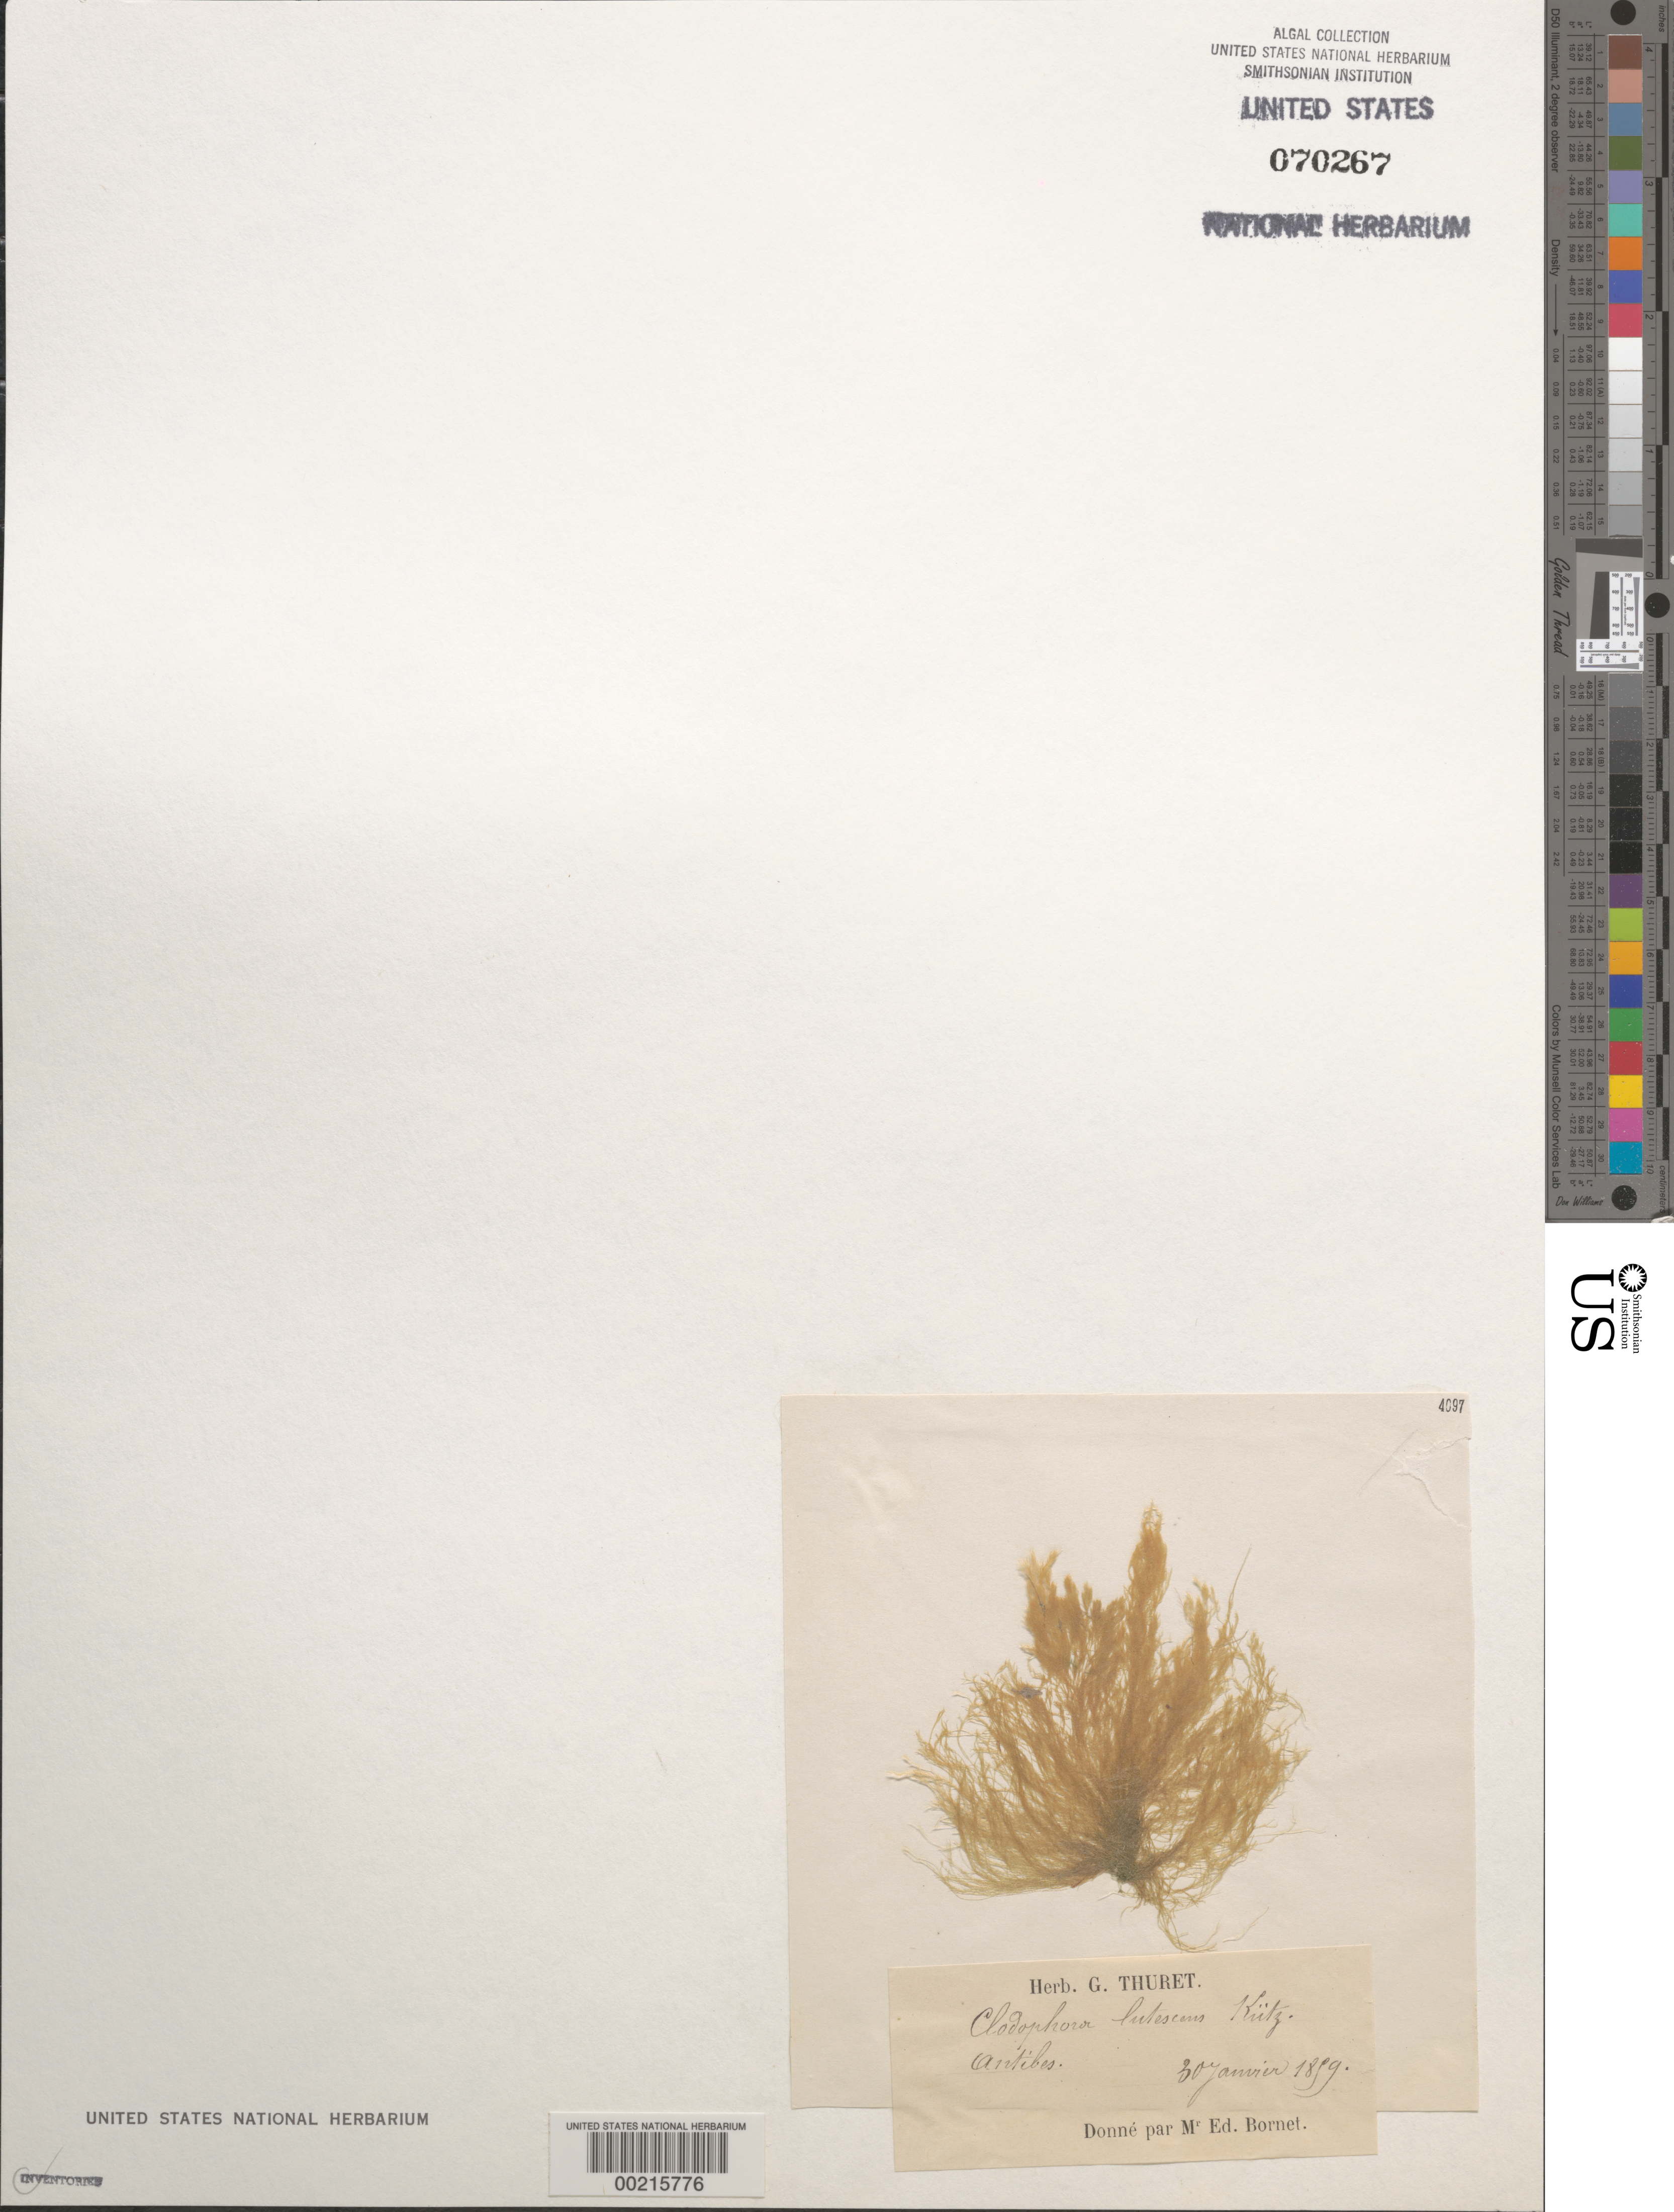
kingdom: Plantae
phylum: Chlorophyta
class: Ulvophyceae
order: Cladophorales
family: Cladophoraceae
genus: Cladophora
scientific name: Cladophora dalmatica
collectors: Thuret, G. (herbarium)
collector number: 4097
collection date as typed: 30 Jan 1859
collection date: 1859-01-30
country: France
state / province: Provence-Alpes-Côte d'Azur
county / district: Alpes-Maritimes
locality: Antibes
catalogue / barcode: US 70267